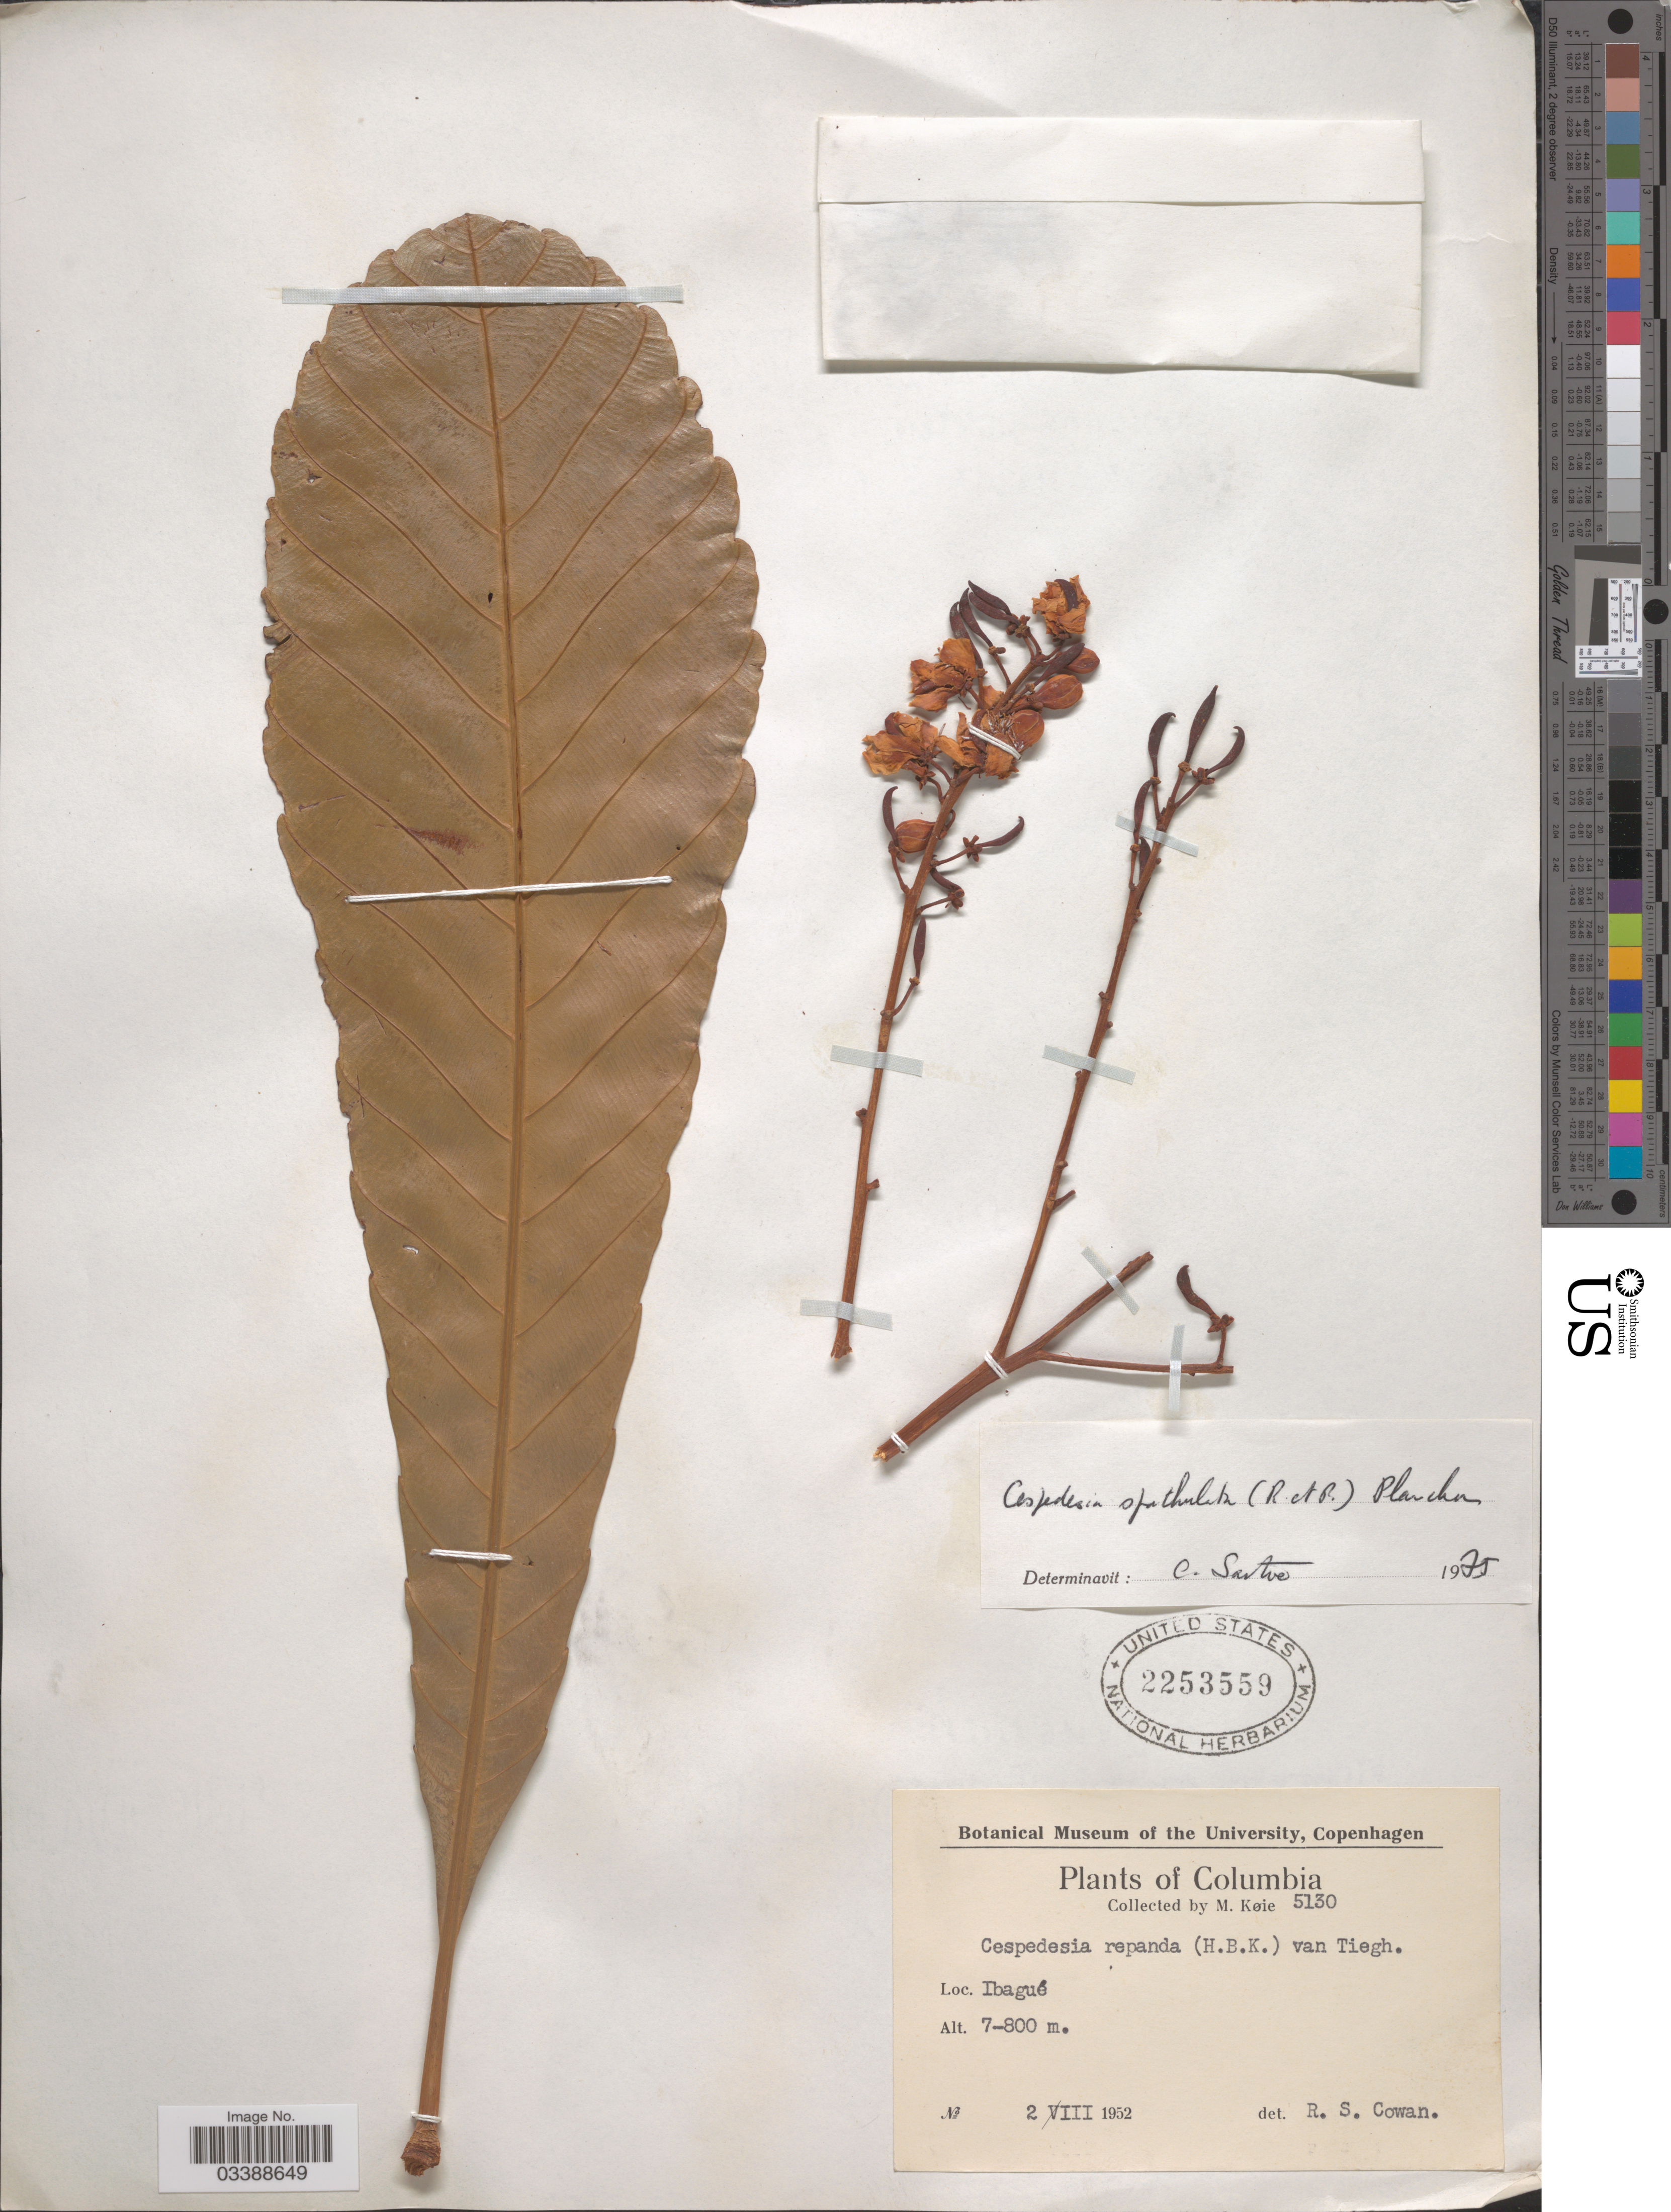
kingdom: Plantae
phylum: Tracheophyta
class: Magnoliopsida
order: Malpighiales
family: Ochnaceae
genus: Cespedesia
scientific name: Cespedesia spathulata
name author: (Ruiz & Pav.) Planch.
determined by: Sastre, C.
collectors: M. Köie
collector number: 5130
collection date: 1952-08-02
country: Colombia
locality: Ibagué.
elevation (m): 700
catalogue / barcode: US 2253559